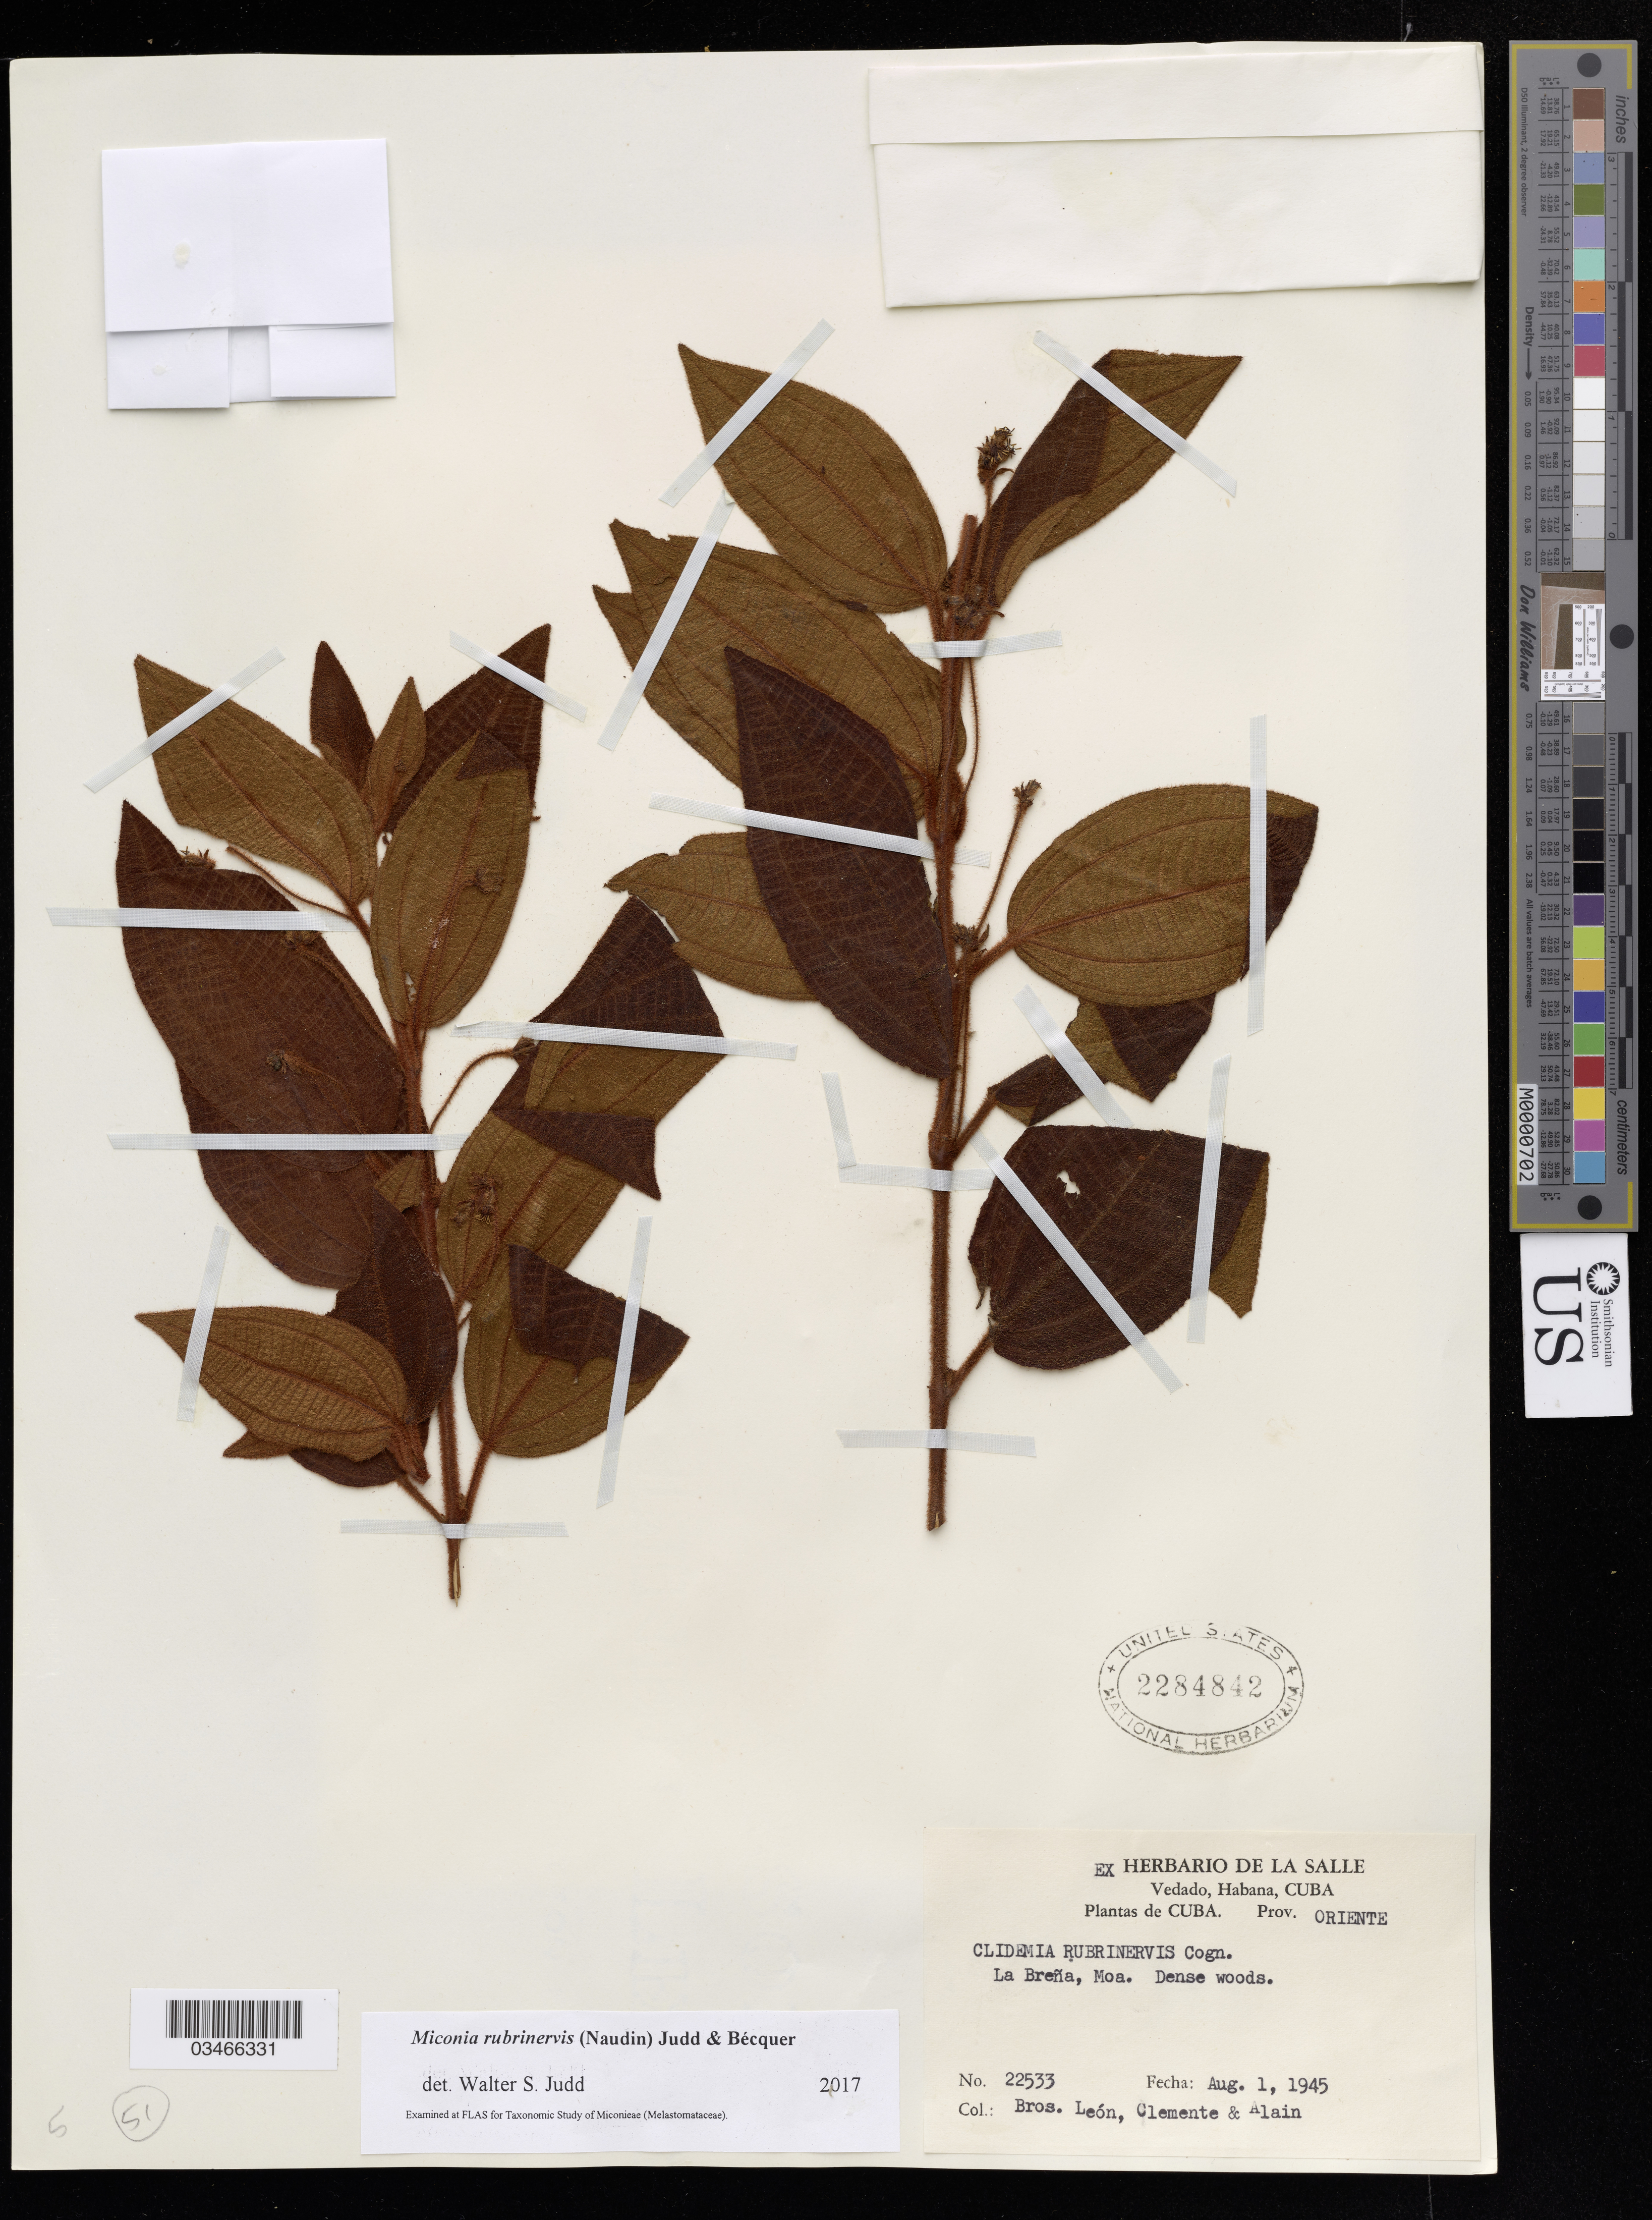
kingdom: Plantae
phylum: Tracheophyta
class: Magnoliopsida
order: Myrtales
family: Melastomataceae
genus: Clidemia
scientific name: Clidemia rubrinervis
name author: Griseb.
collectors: Bro. León, -- Clemente & Alain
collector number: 22533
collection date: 1945-08-01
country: Cuba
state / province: Oriente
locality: La Breña, Moa.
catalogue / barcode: US 2284842